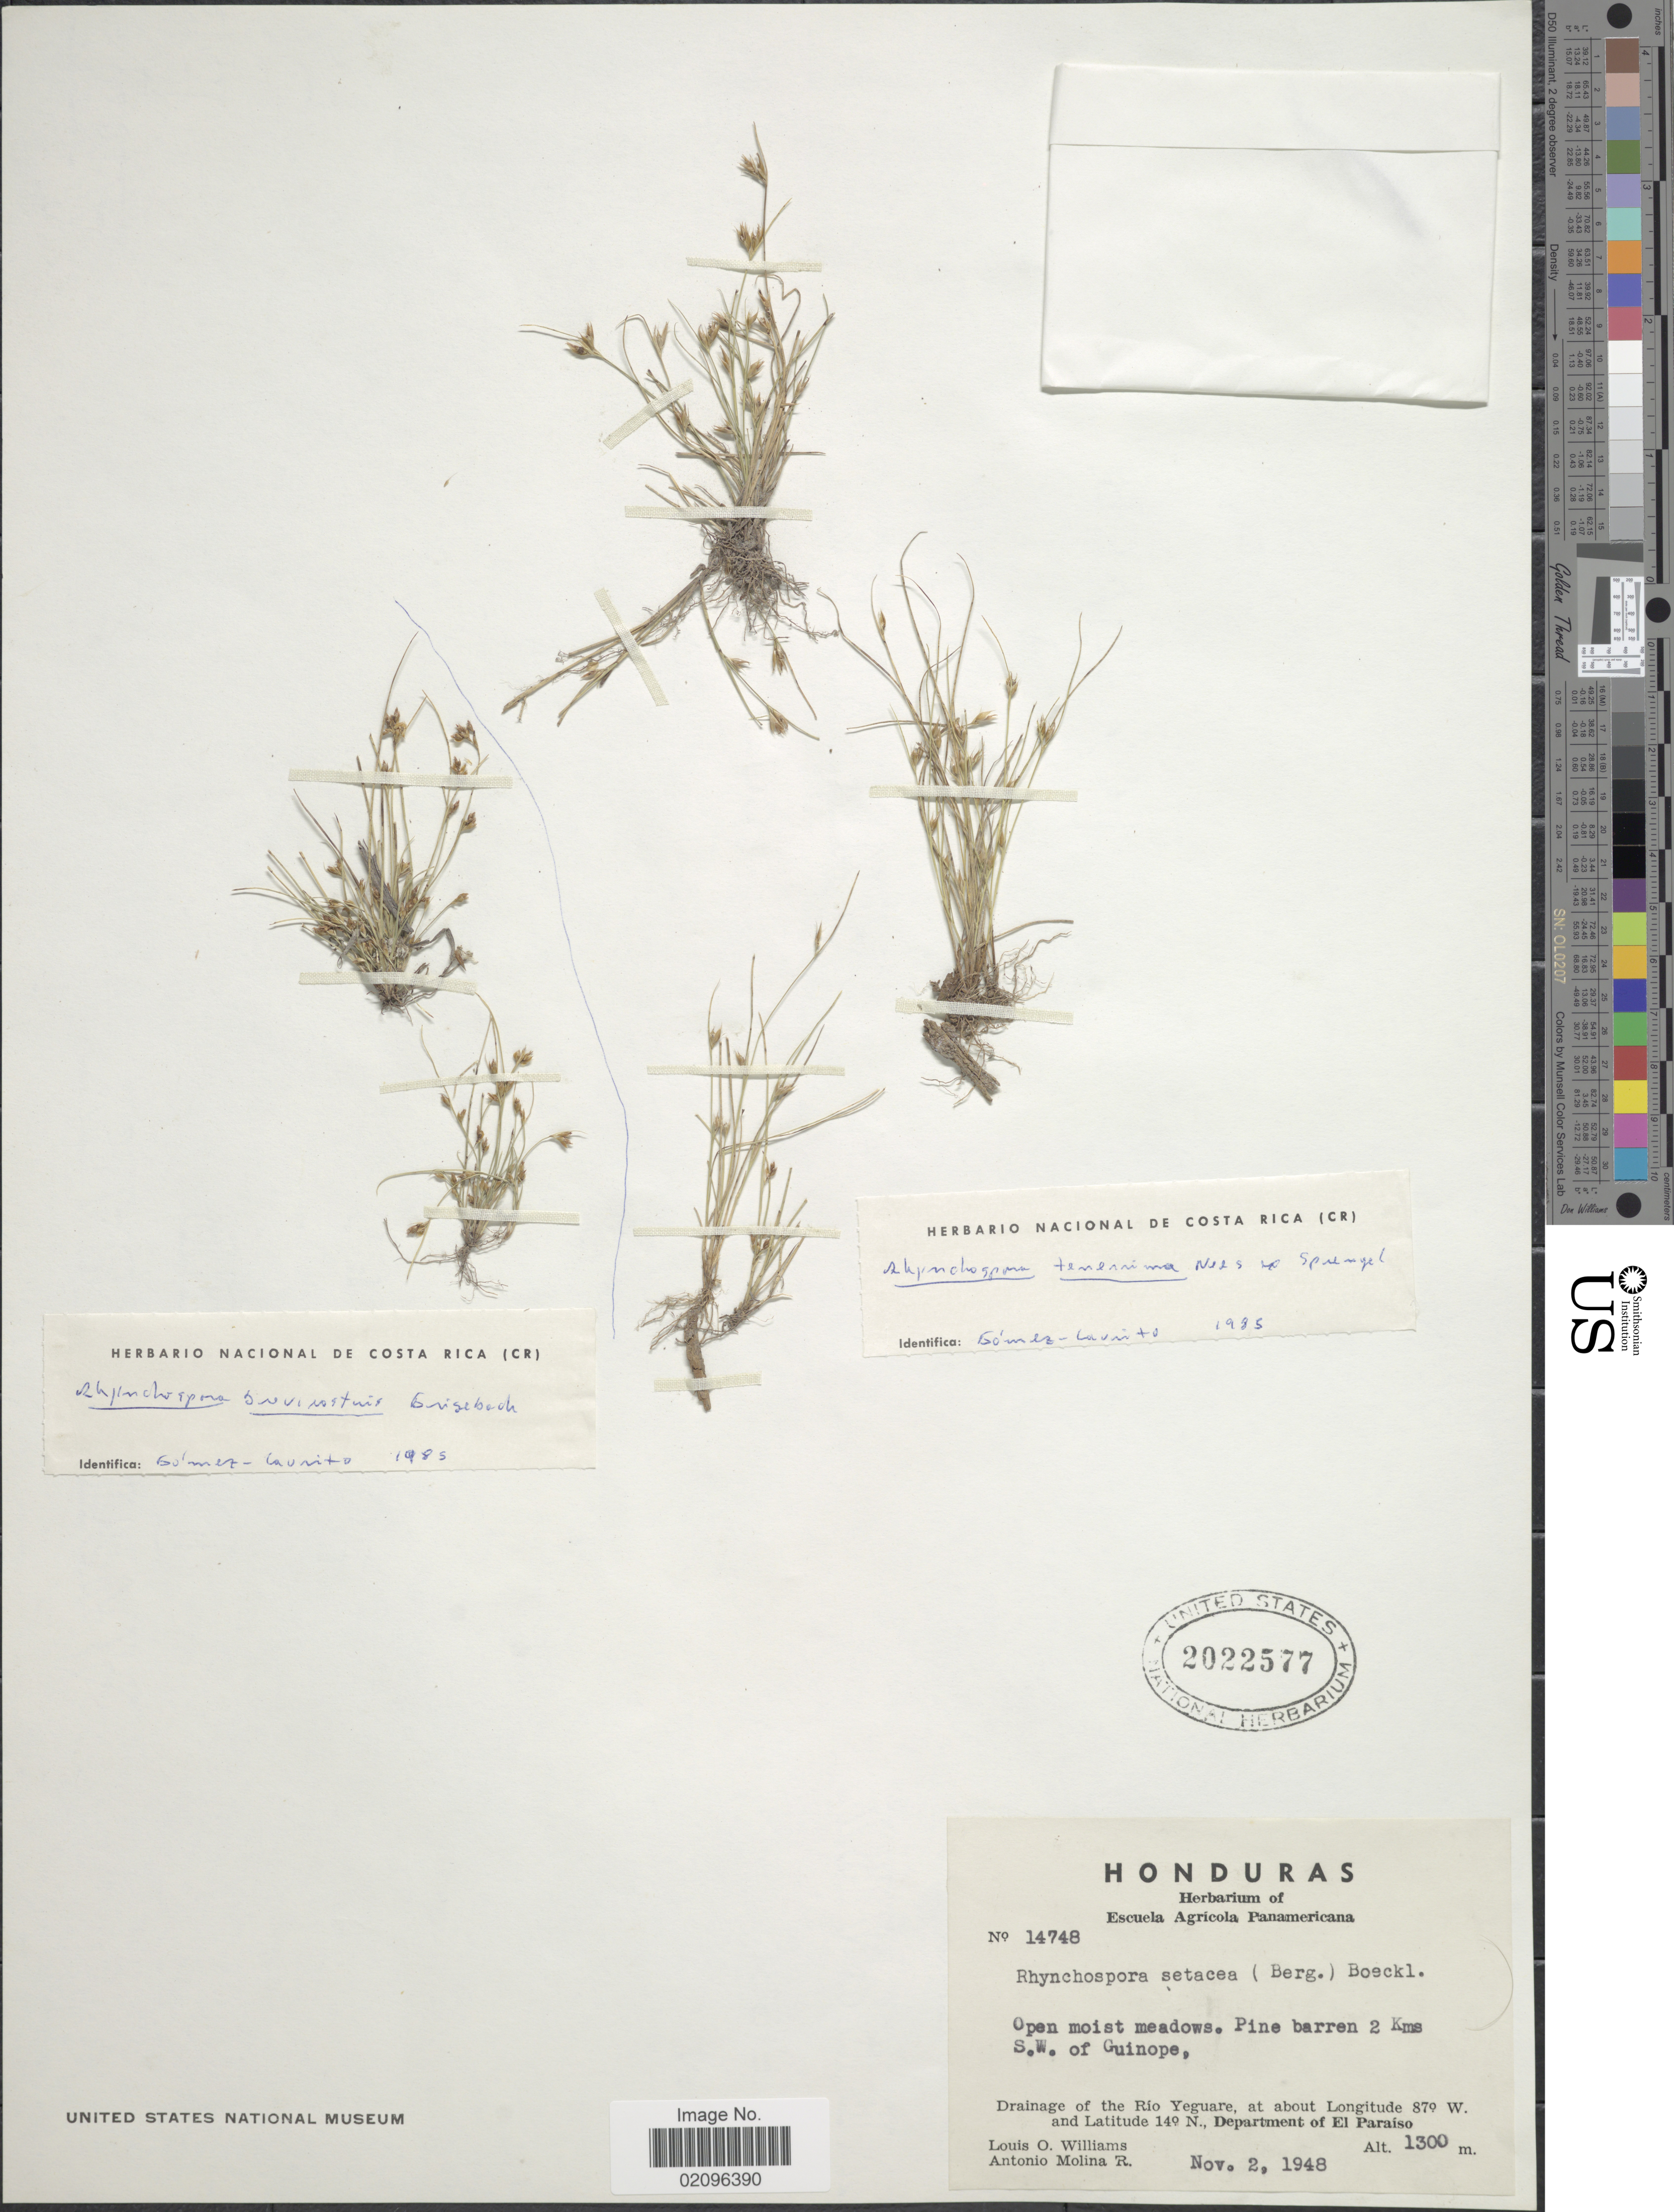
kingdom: Plantae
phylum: Tracheophyta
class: Liliopsida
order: Poales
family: Cyperaceae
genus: Rhynchospora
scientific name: Rhynchospora tenerrima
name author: Nees ex Spreng.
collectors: L. O. Williams & A. Molina R.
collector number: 14748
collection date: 1948-11-02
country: Honduras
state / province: El Paraíso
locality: Pine barren 2 Kms S.W. of Guinope, Drainage of the Rio Yeguare, Department of El Paraiso.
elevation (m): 1300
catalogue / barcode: US 2022577